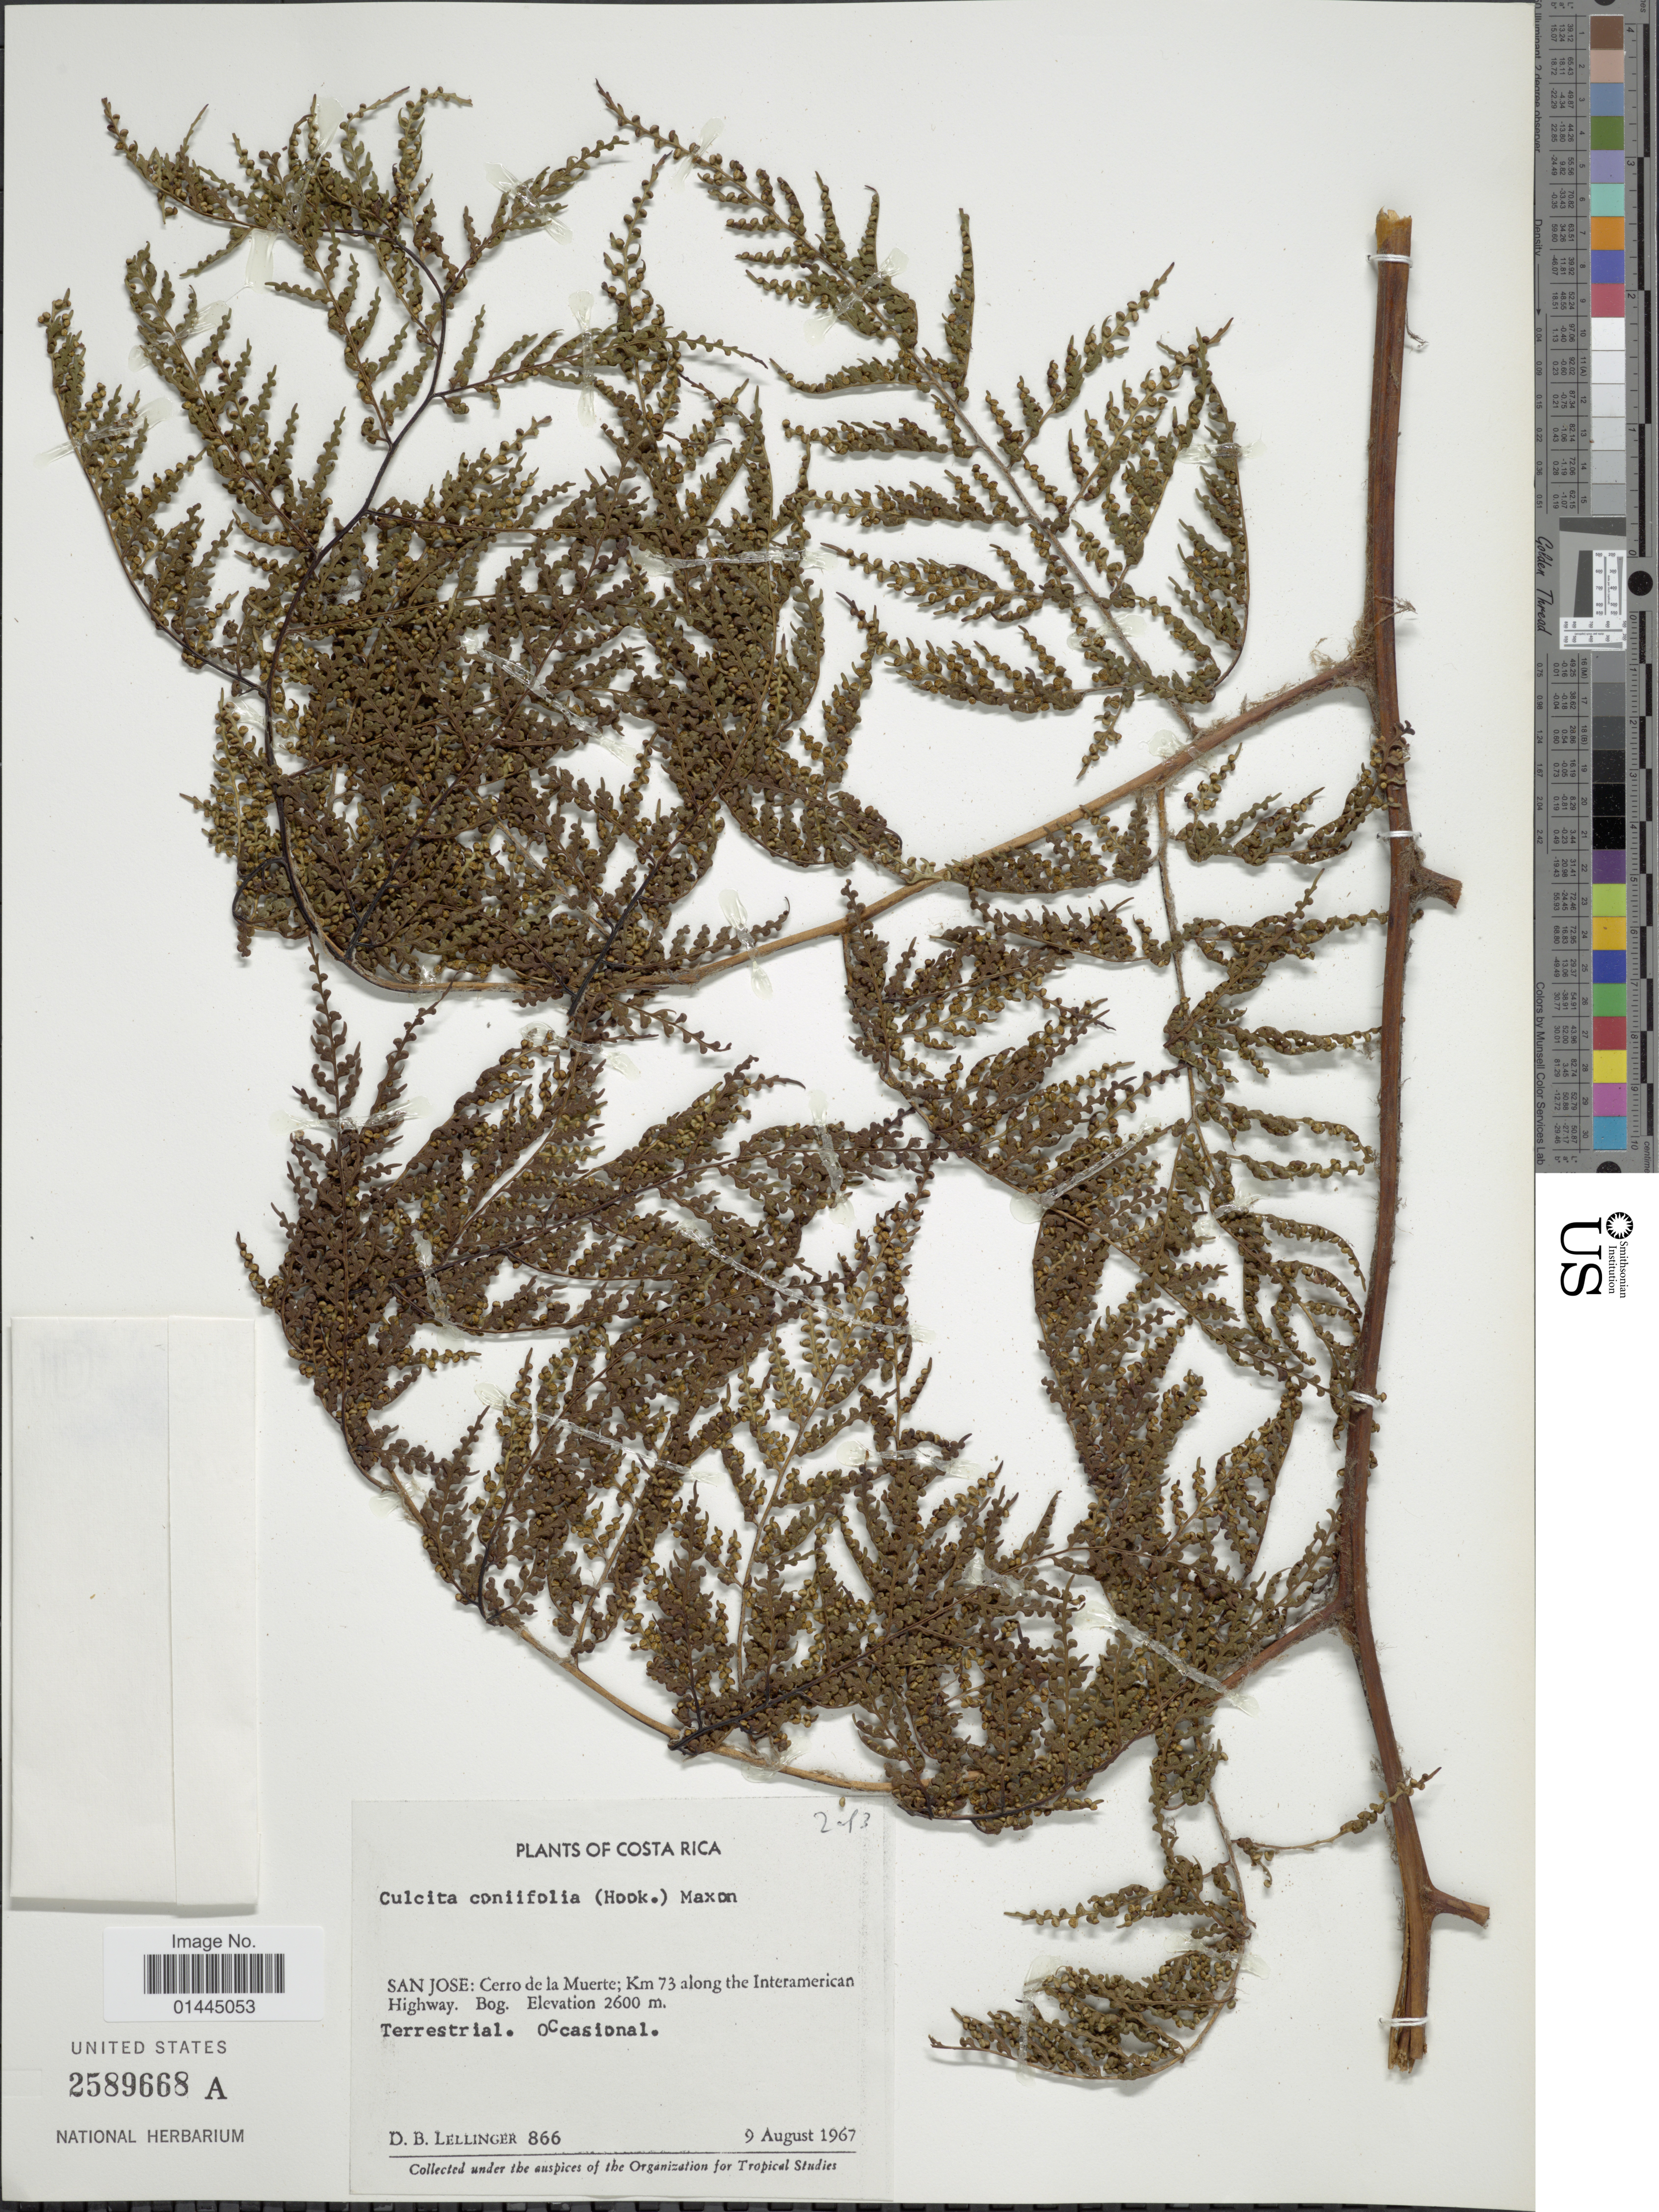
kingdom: Plantae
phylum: Tracheophyta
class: Polypodiopsida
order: Cyatheales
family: Culcitaceae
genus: Culcita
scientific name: Culcita coniifolia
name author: (Hook.) Maxon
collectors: D. B. Lellinger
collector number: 866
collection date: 1967-08-09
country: Costa Rica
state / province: San José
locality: Cerro de la Muerte; km 73 along the Interamerican Highway, Bog.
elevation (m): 2600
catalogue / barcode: US 2589668A